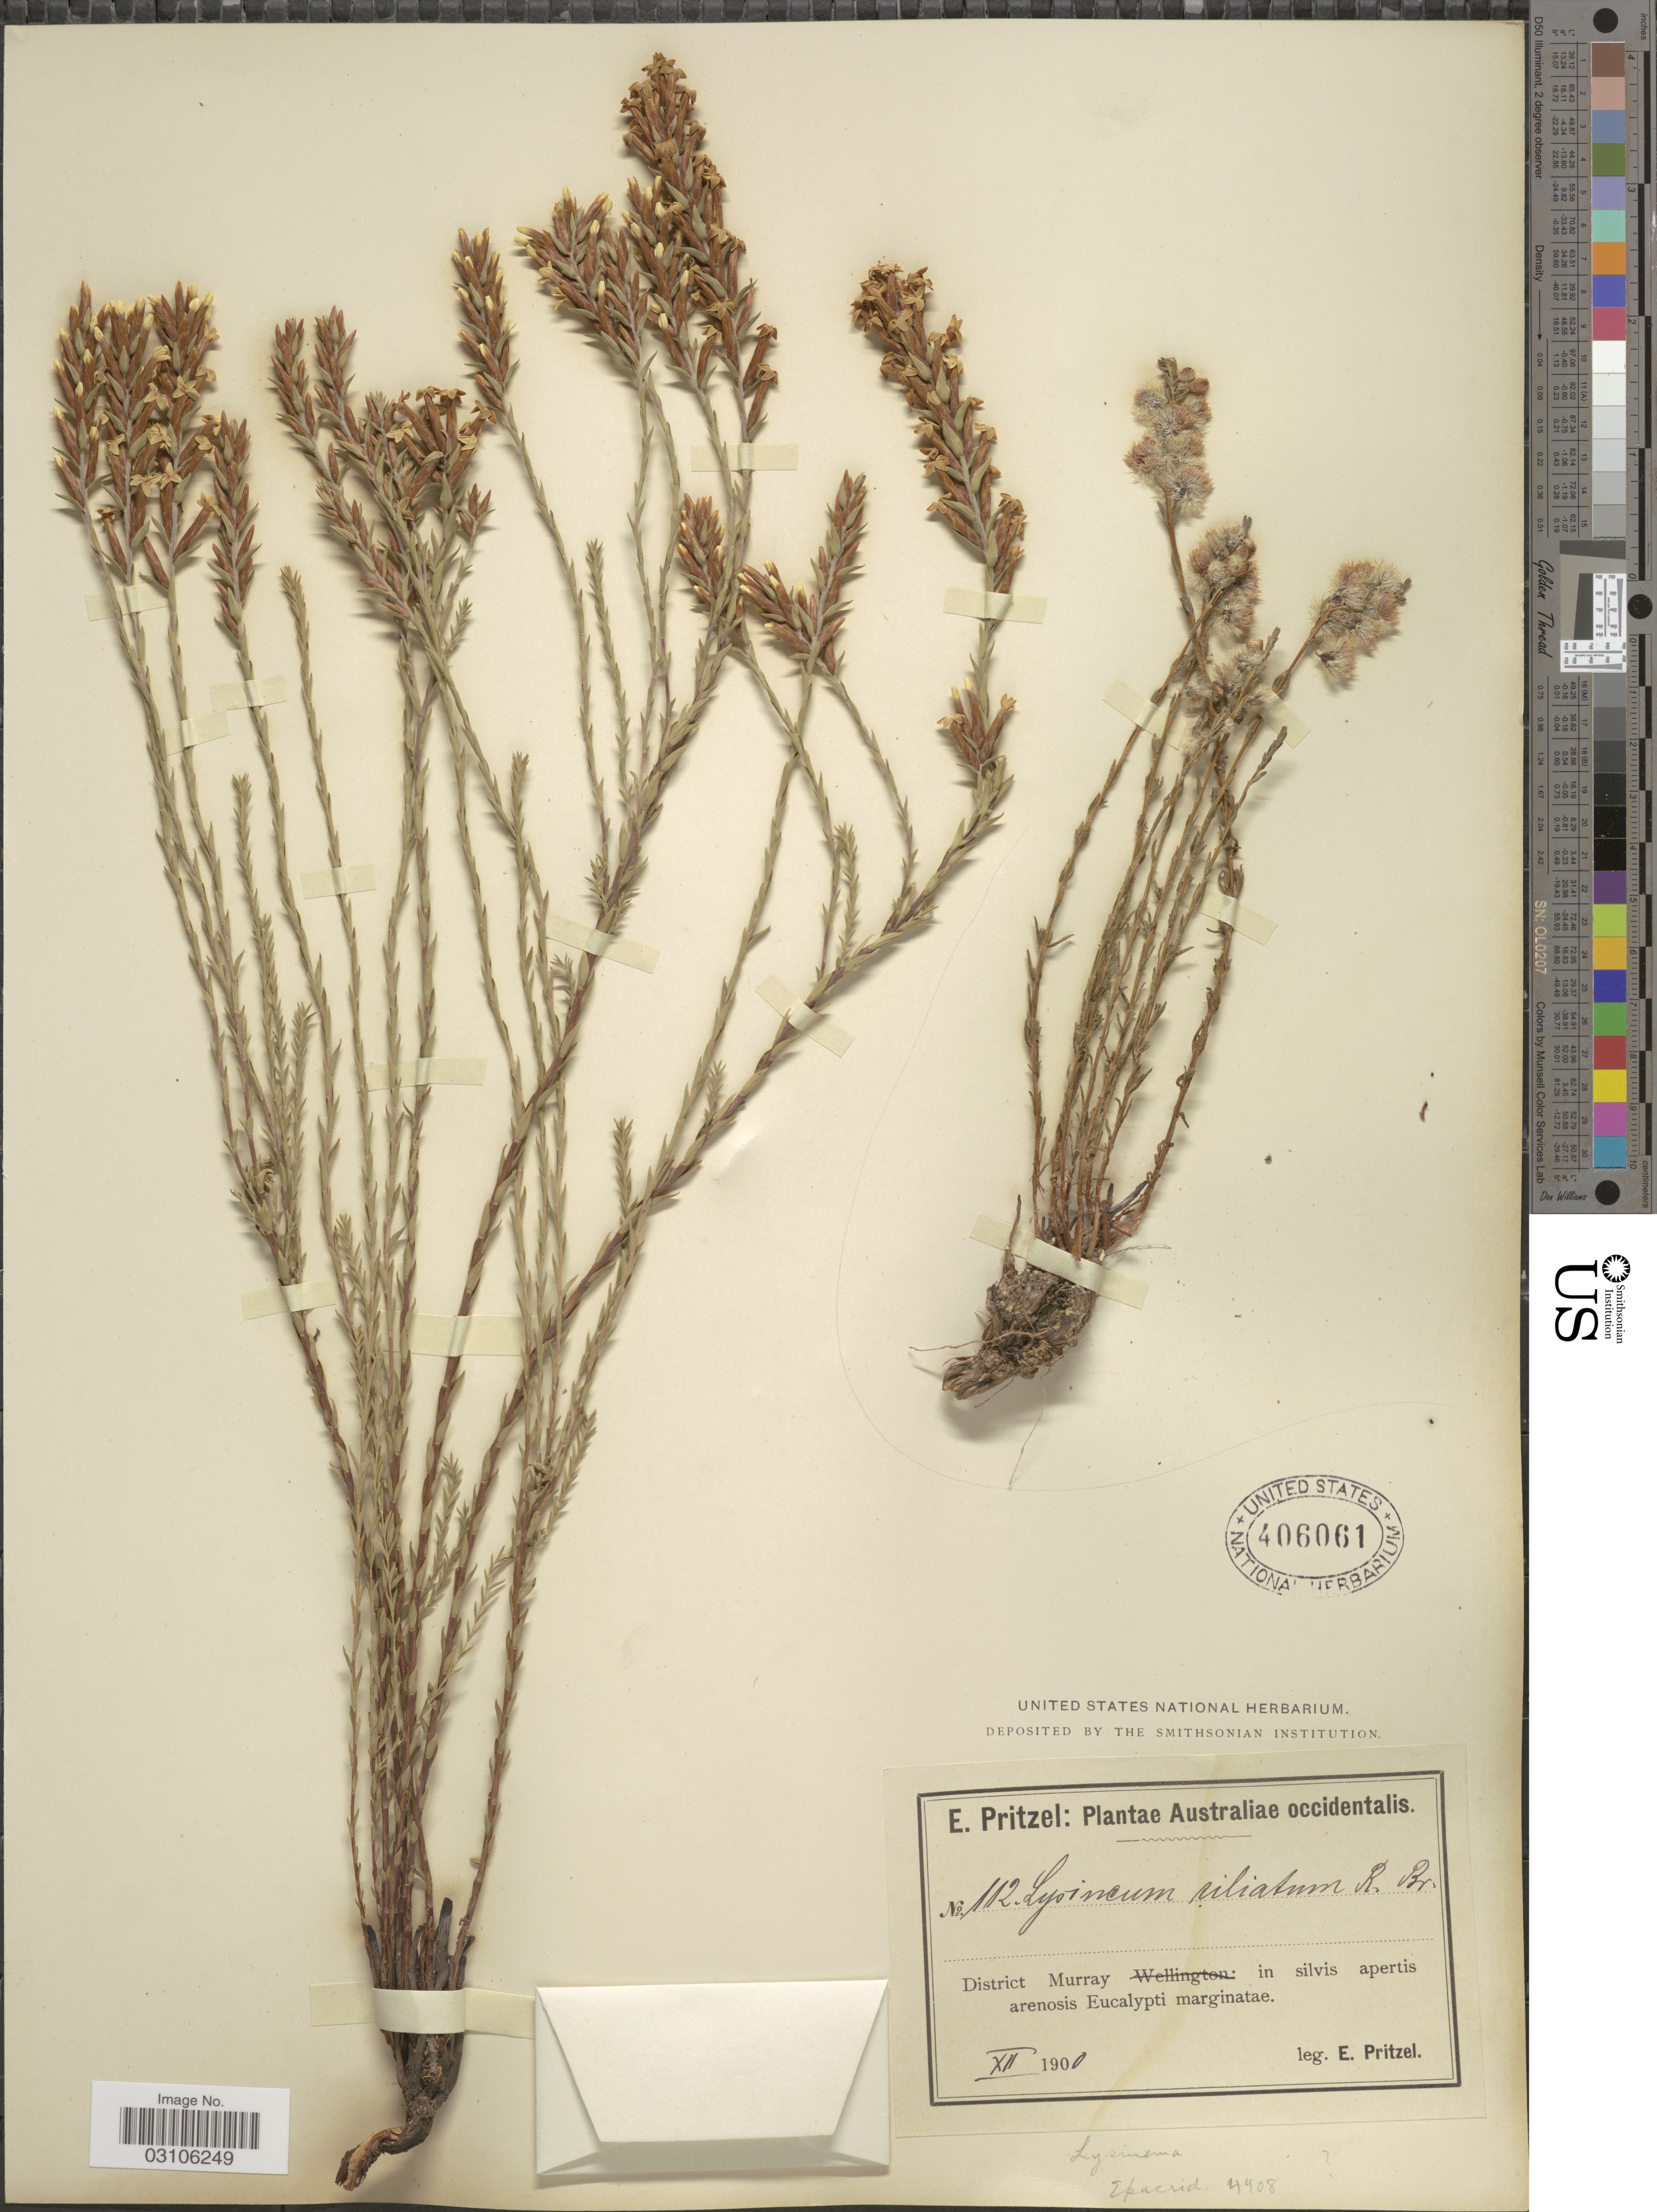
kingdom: Plantae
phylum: Tracheophyta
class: Magnoliopsida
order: Ericales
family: Ericaceae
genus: Lysinema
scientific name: Lysinema ciliatum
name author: R. Br.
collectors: E. G. Pritzel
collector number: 112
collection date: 1900-12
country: Australia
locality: Australiae occidentalis. District Murray: in slivis apertis arenosis Eucalypti marginatae.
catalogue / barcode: US 406061